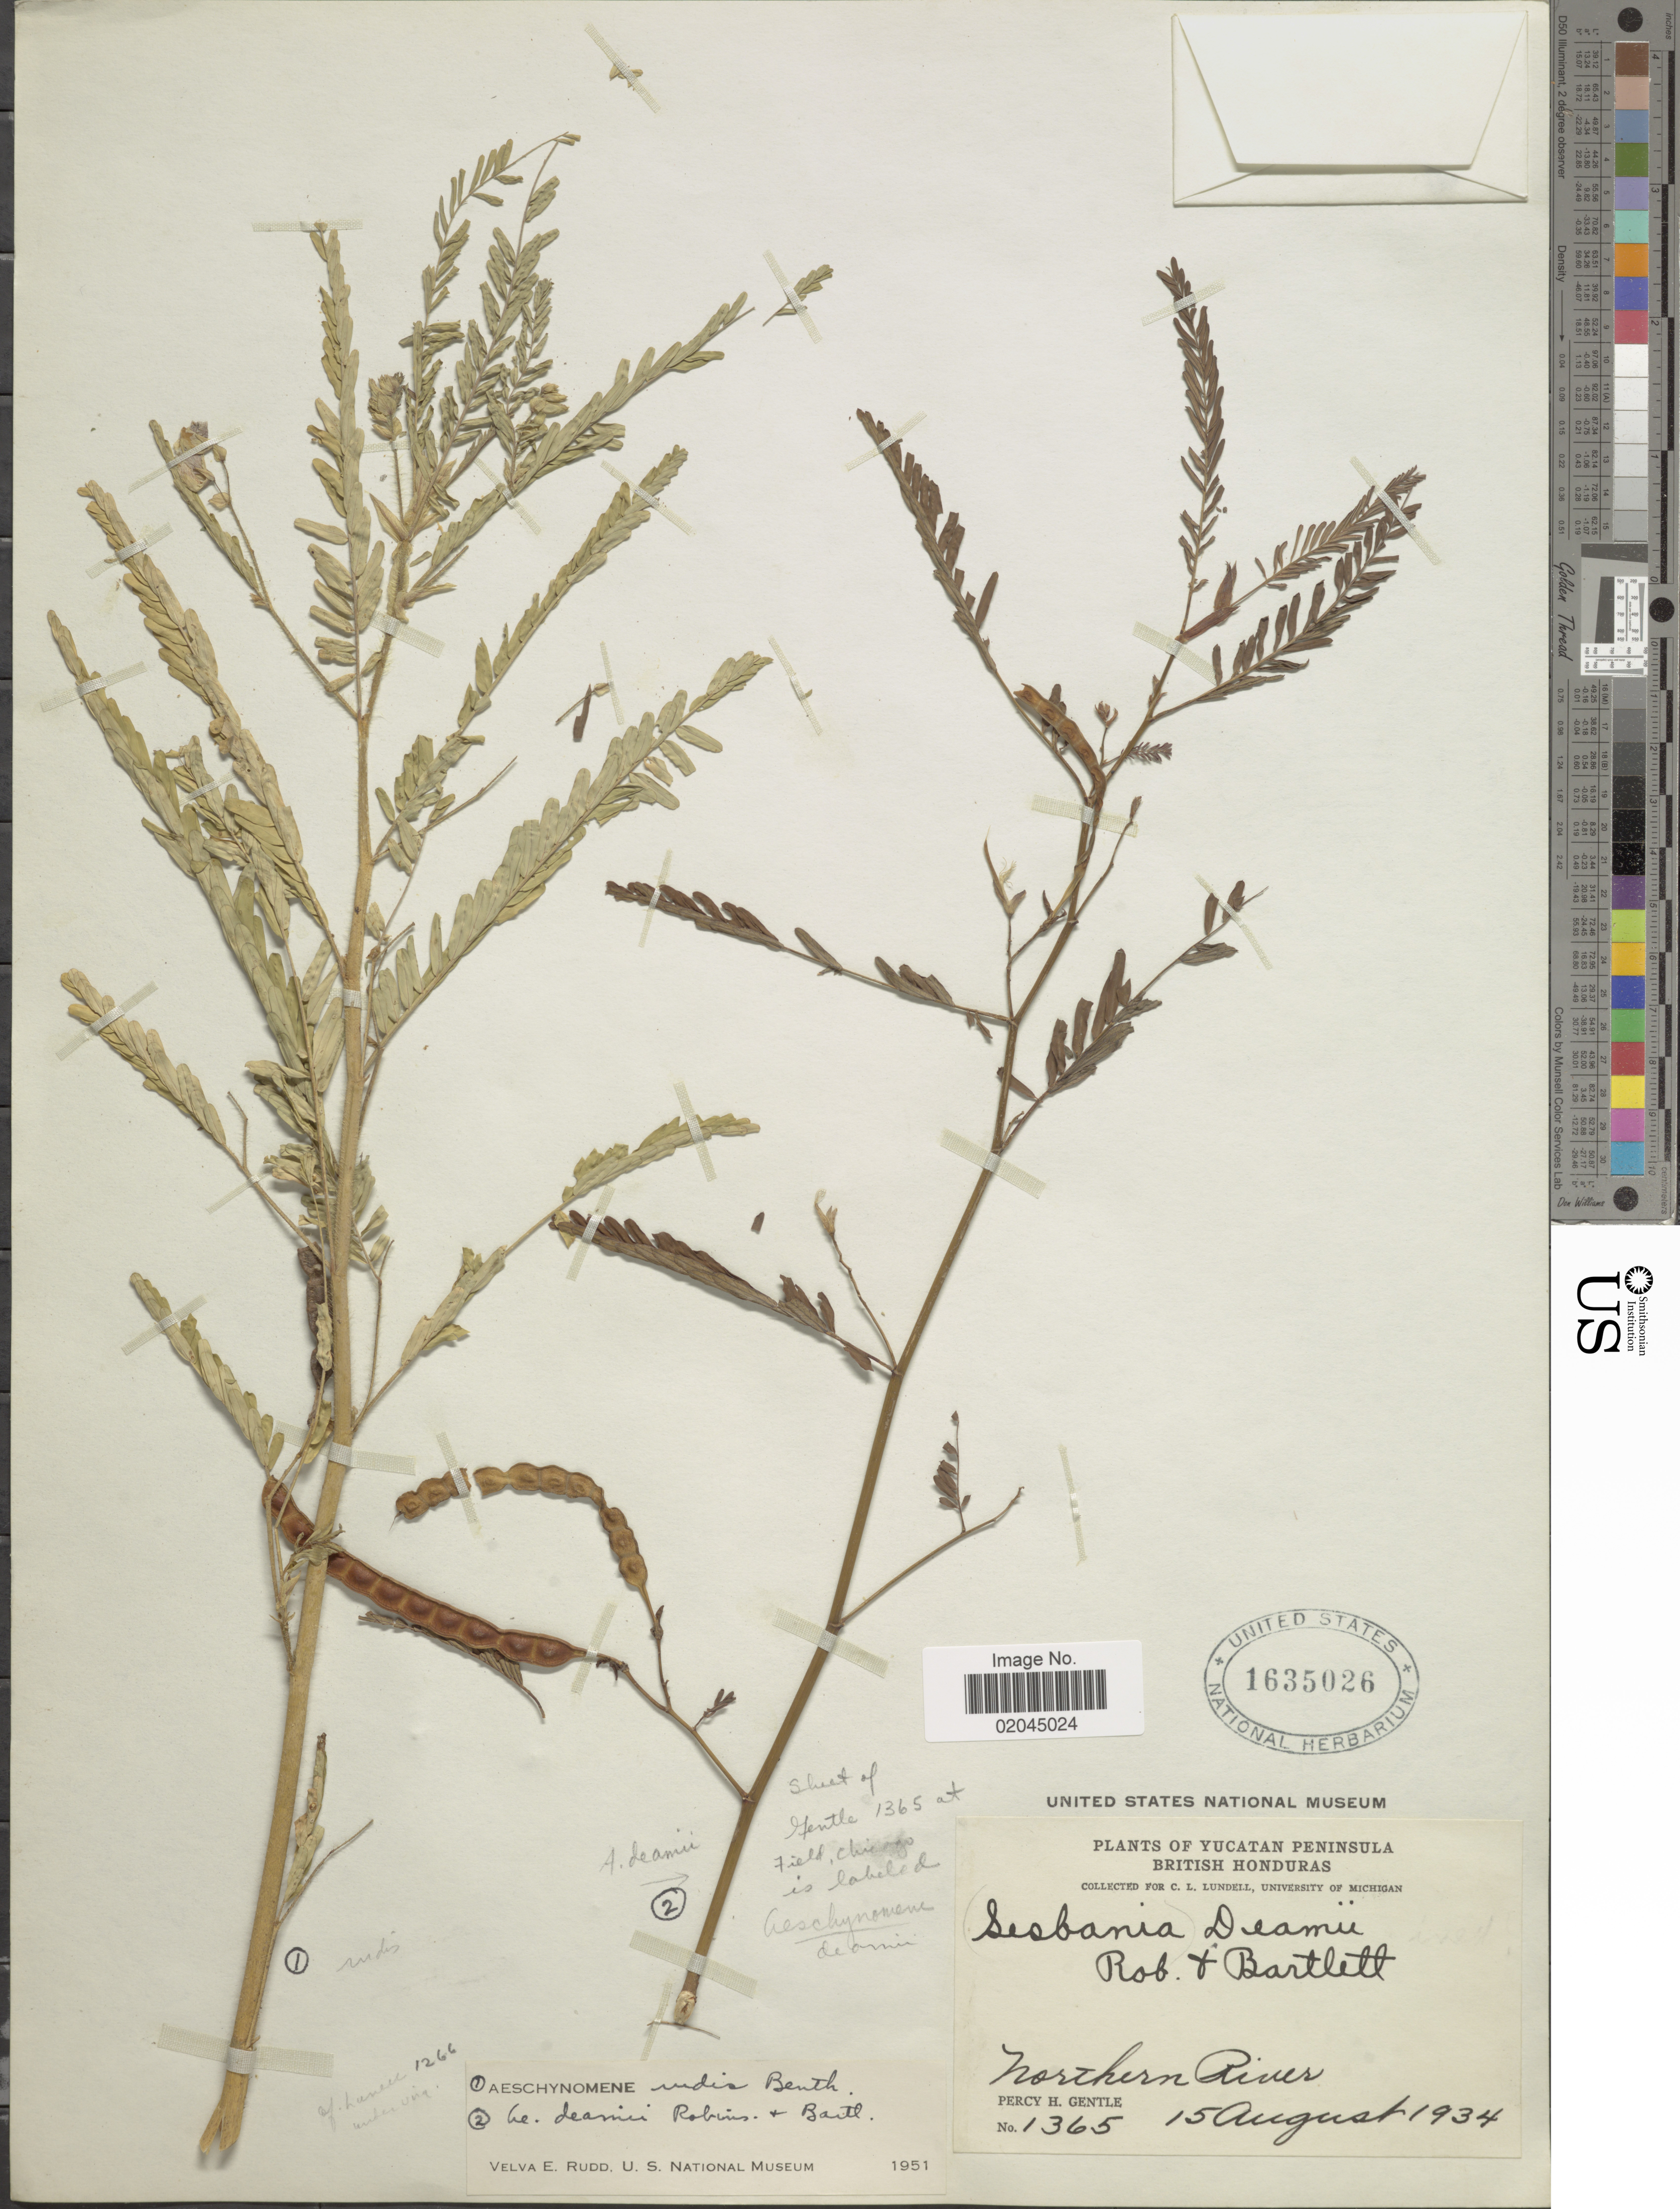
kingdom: Plantae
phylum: Tracheophyta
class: Magnoliopsida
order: Fabales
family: Fabaceae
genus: Aeschynomene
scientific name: Aeschynomene rudis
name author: Benth.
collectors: P. H. Gentle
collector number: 1365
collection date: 1934-08-15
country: Belize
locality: Yucatan Peninsula, British Honduras, Northern River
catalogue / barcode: US 1635026